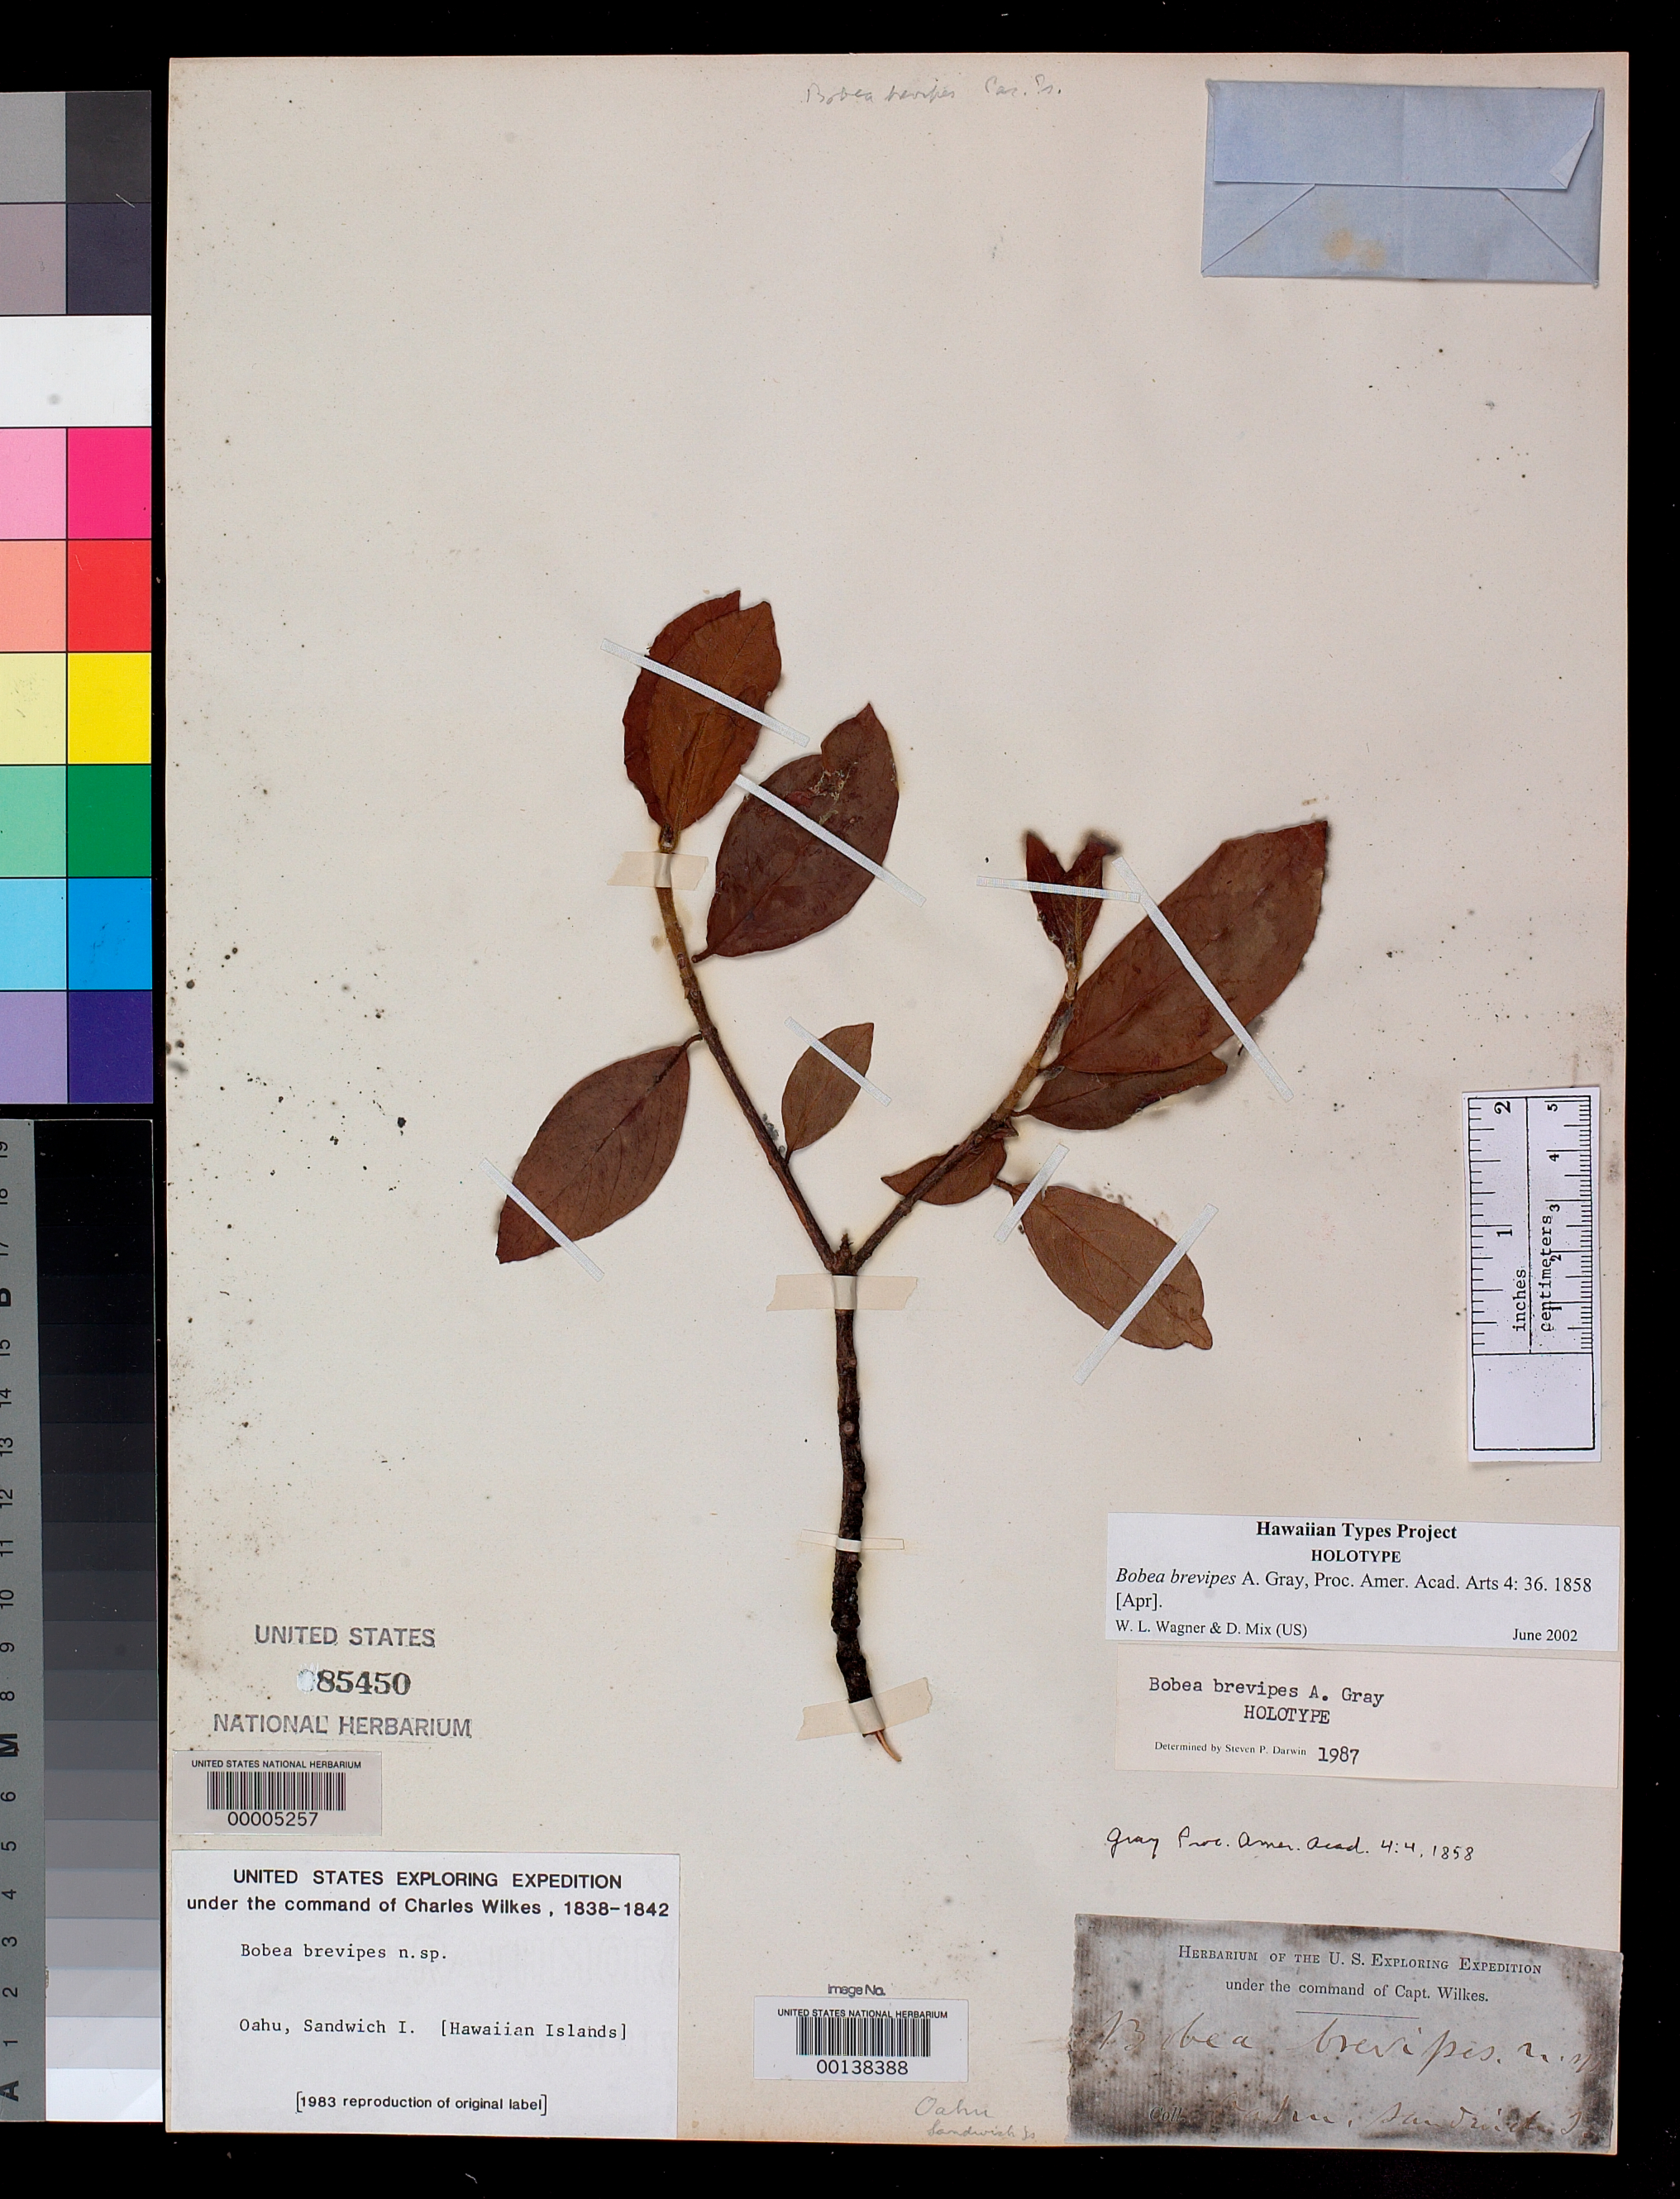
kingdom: Plantae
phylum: Tracheophyta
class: Magnoliopsida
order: Gentianales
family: Rubiaceae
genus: Bobea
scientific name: Bobea brevipes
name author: A. Gray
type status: Isotype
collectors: Wilkes Explor. Exped.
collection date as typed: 1838 to -- --- 1842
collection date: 1838/1842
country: United States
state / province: Hawaii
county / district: Honolulu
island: Oahu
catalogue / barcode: US 85450